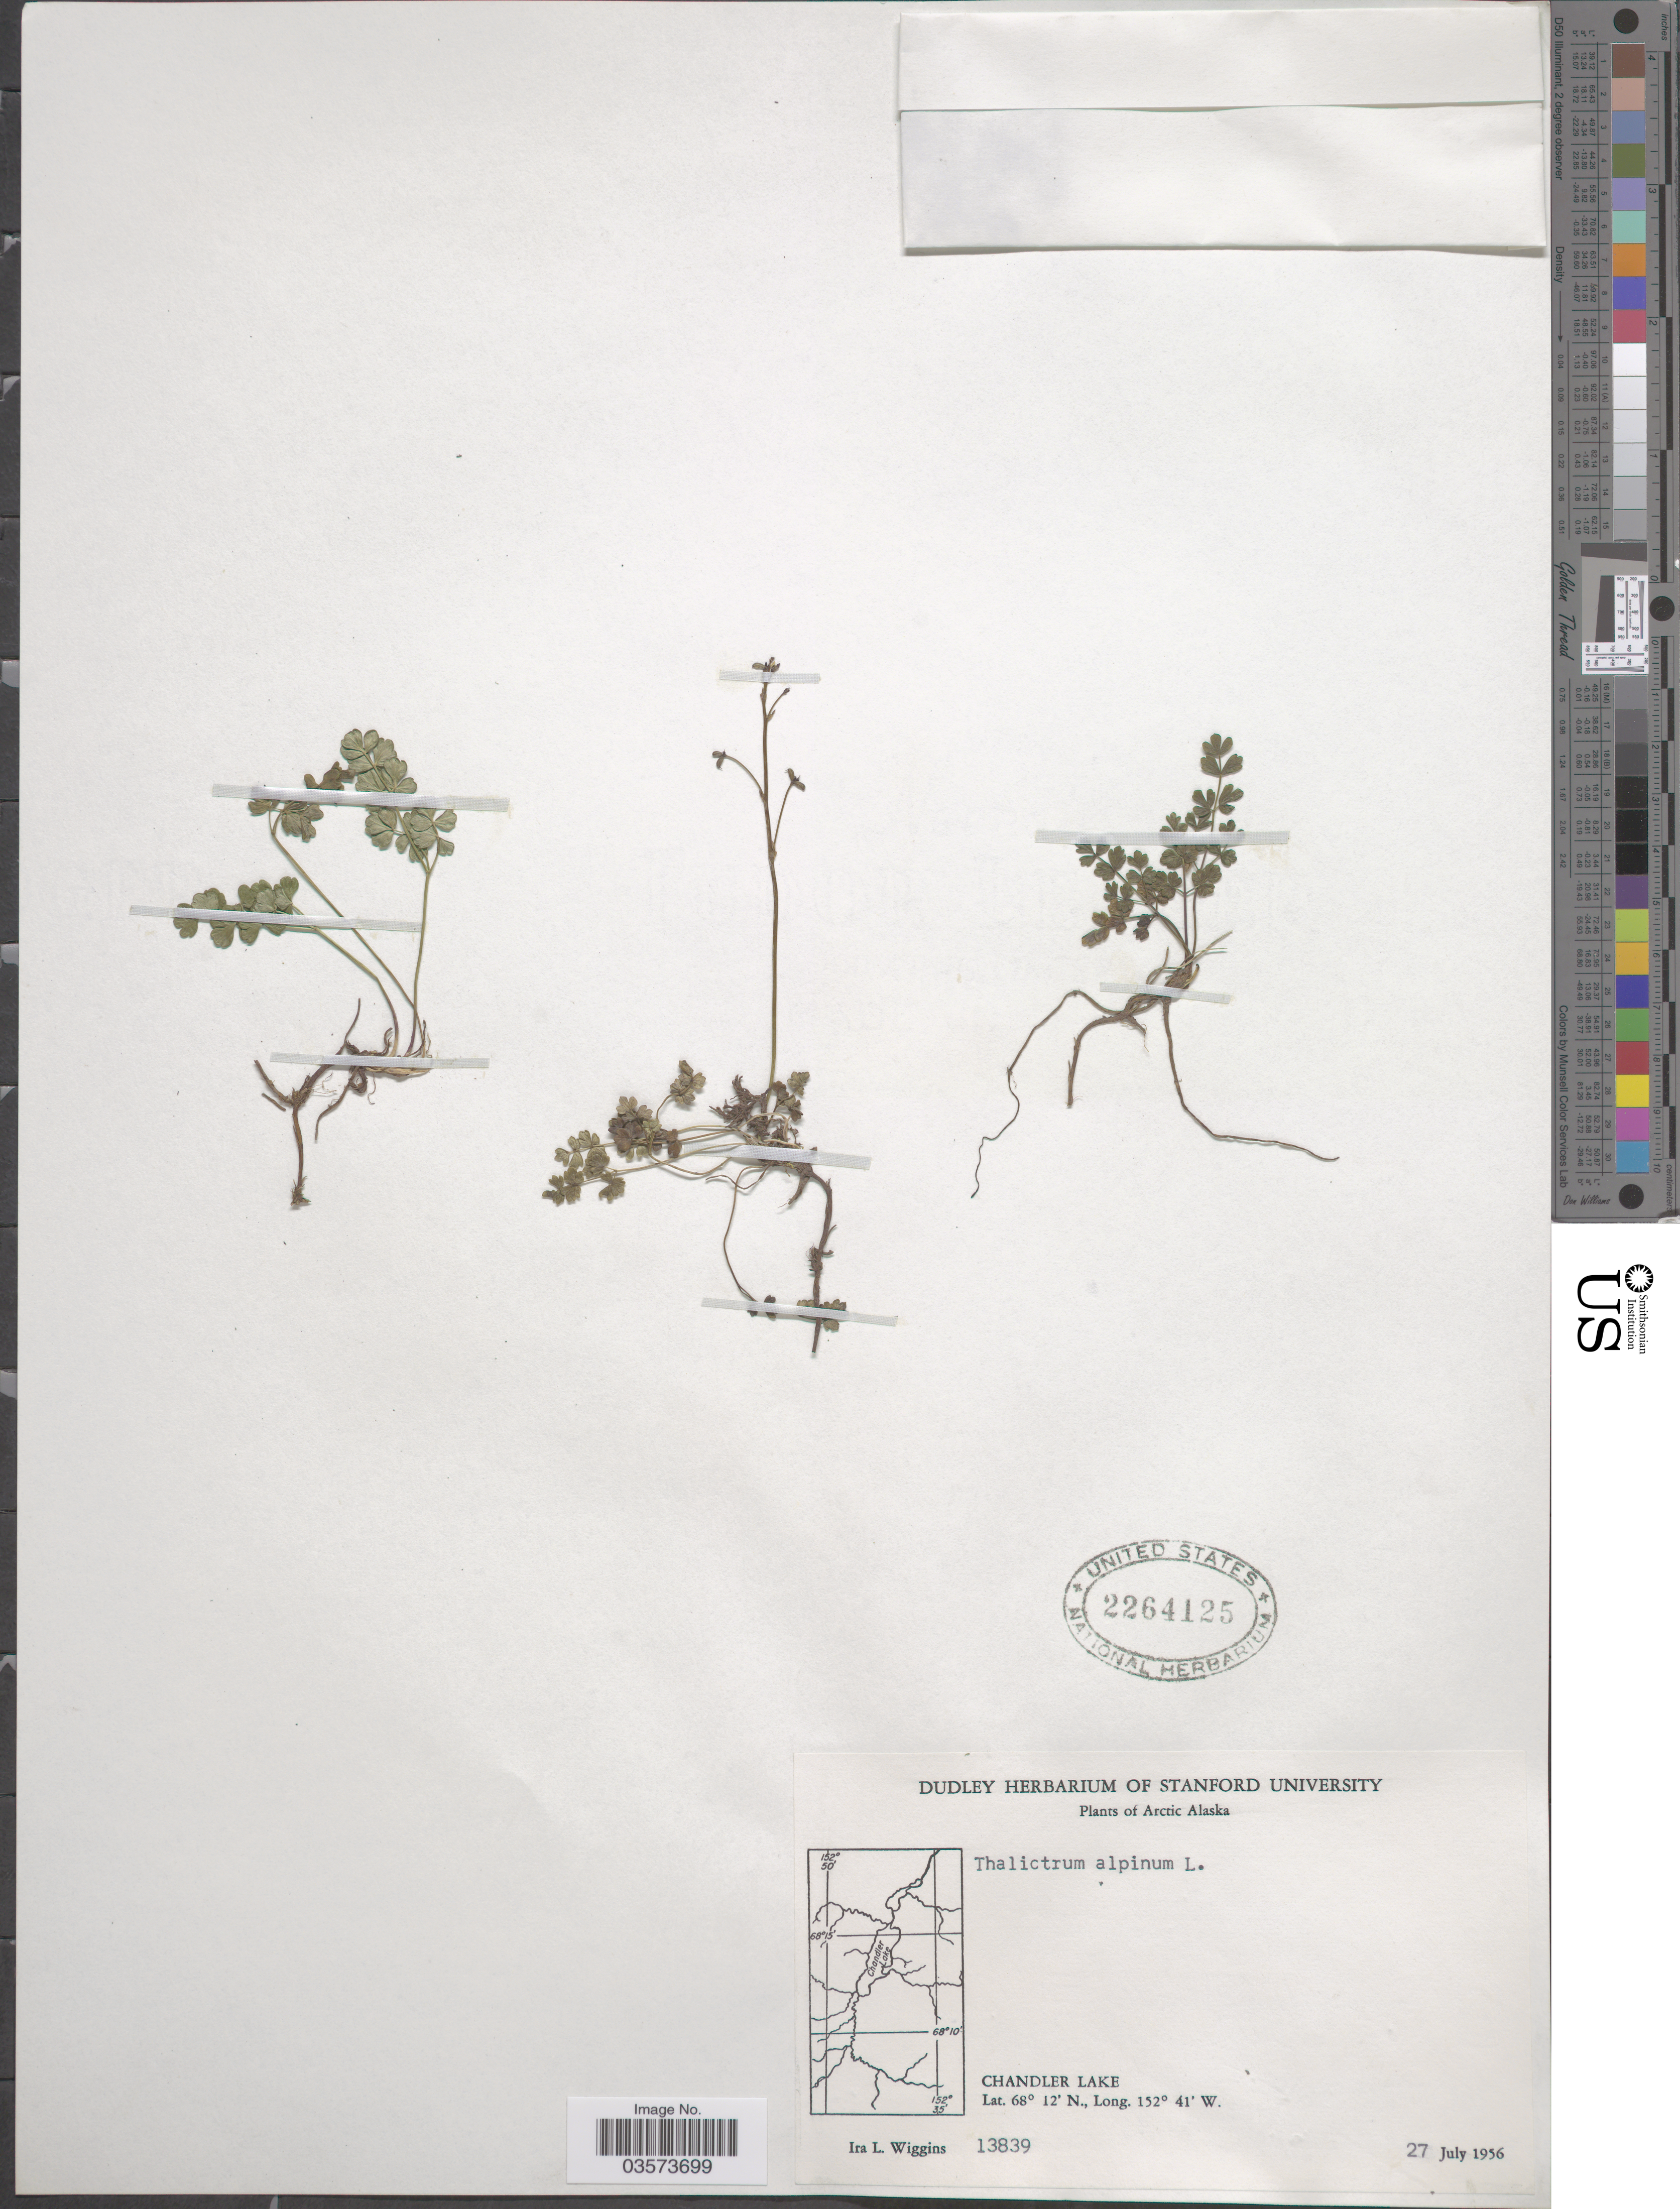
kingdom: Plantae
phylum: Tracheophyta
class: Magnoliopsida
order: Ranunculales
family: Ranunculaceae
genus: Thalictrum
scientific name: Thalictrum alpinum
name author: L.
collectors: I. L. Wiggins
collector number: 13839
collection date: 1956-07-27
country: United States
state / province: Alaska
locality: Arctic Alaska. Chandler Lake.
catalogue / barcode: US 2264125